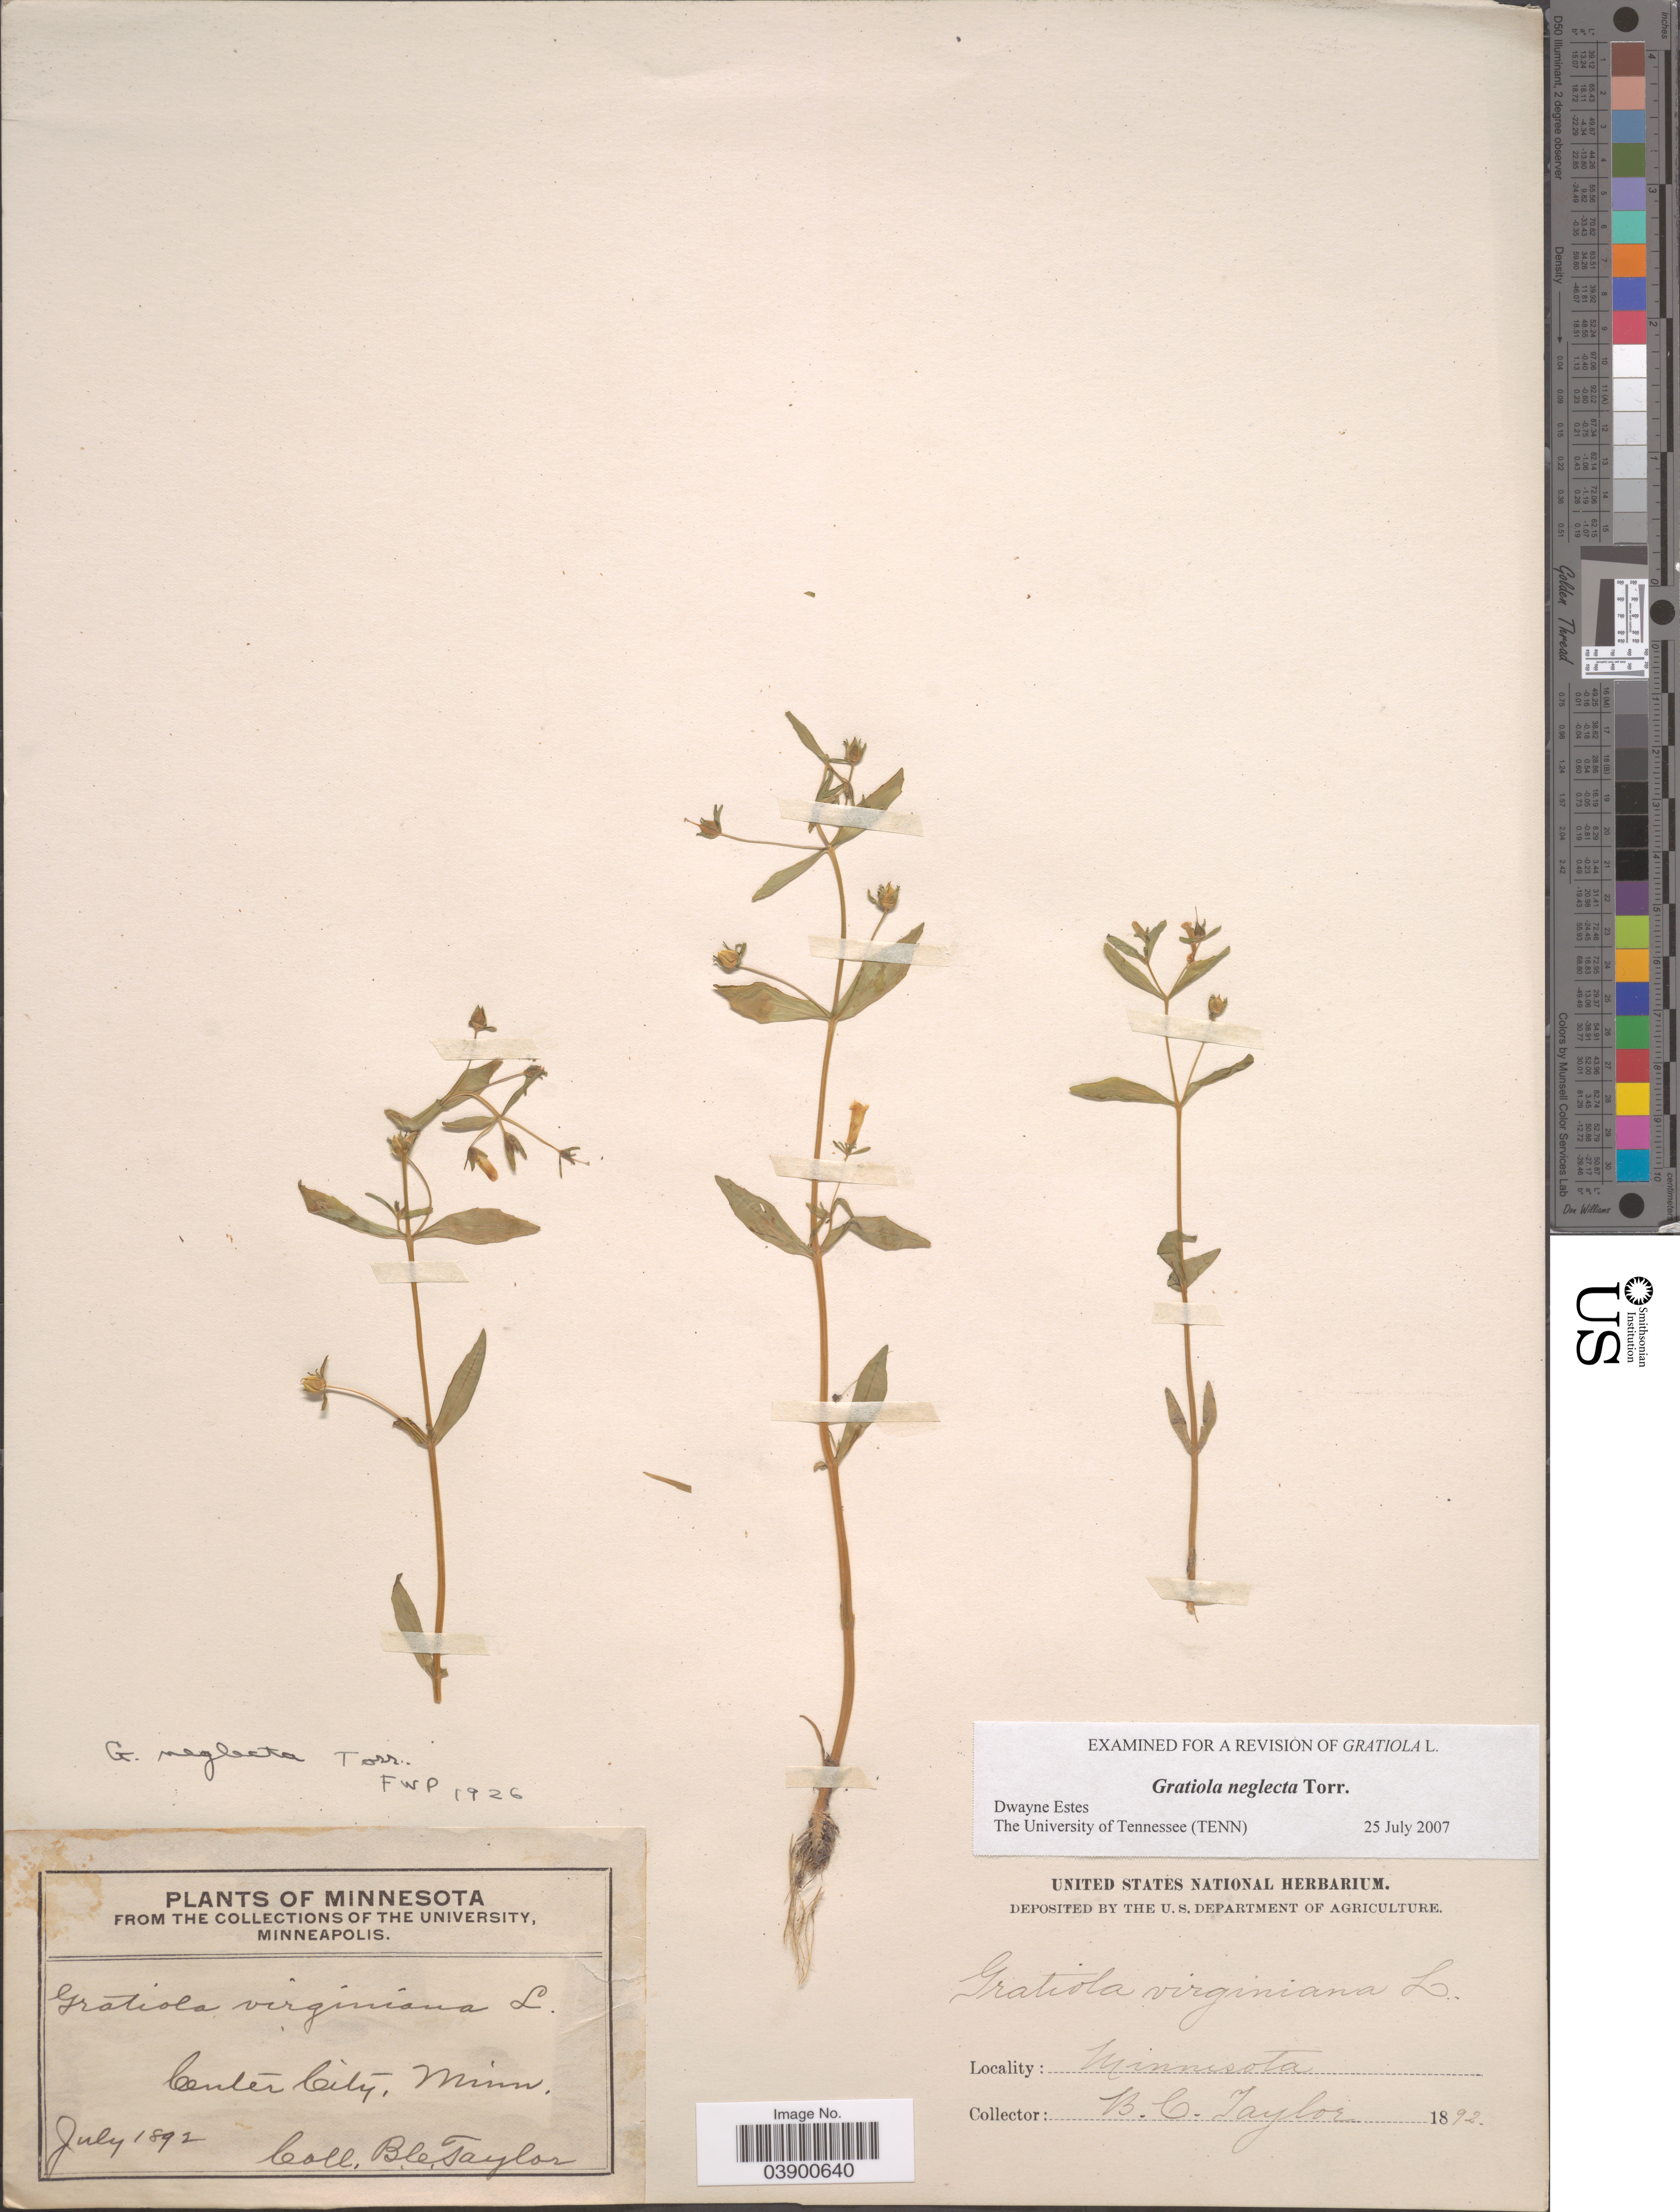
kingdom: Plantae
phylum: Tracheophyta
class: Magnoliopsida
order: Lamiales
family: Plantaginaceae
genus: Gratiola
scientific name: Gratiola neglecta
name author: Torr.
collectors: B. C. Taylor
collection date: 1892-07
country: United States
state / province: Minnesota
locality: Center City.